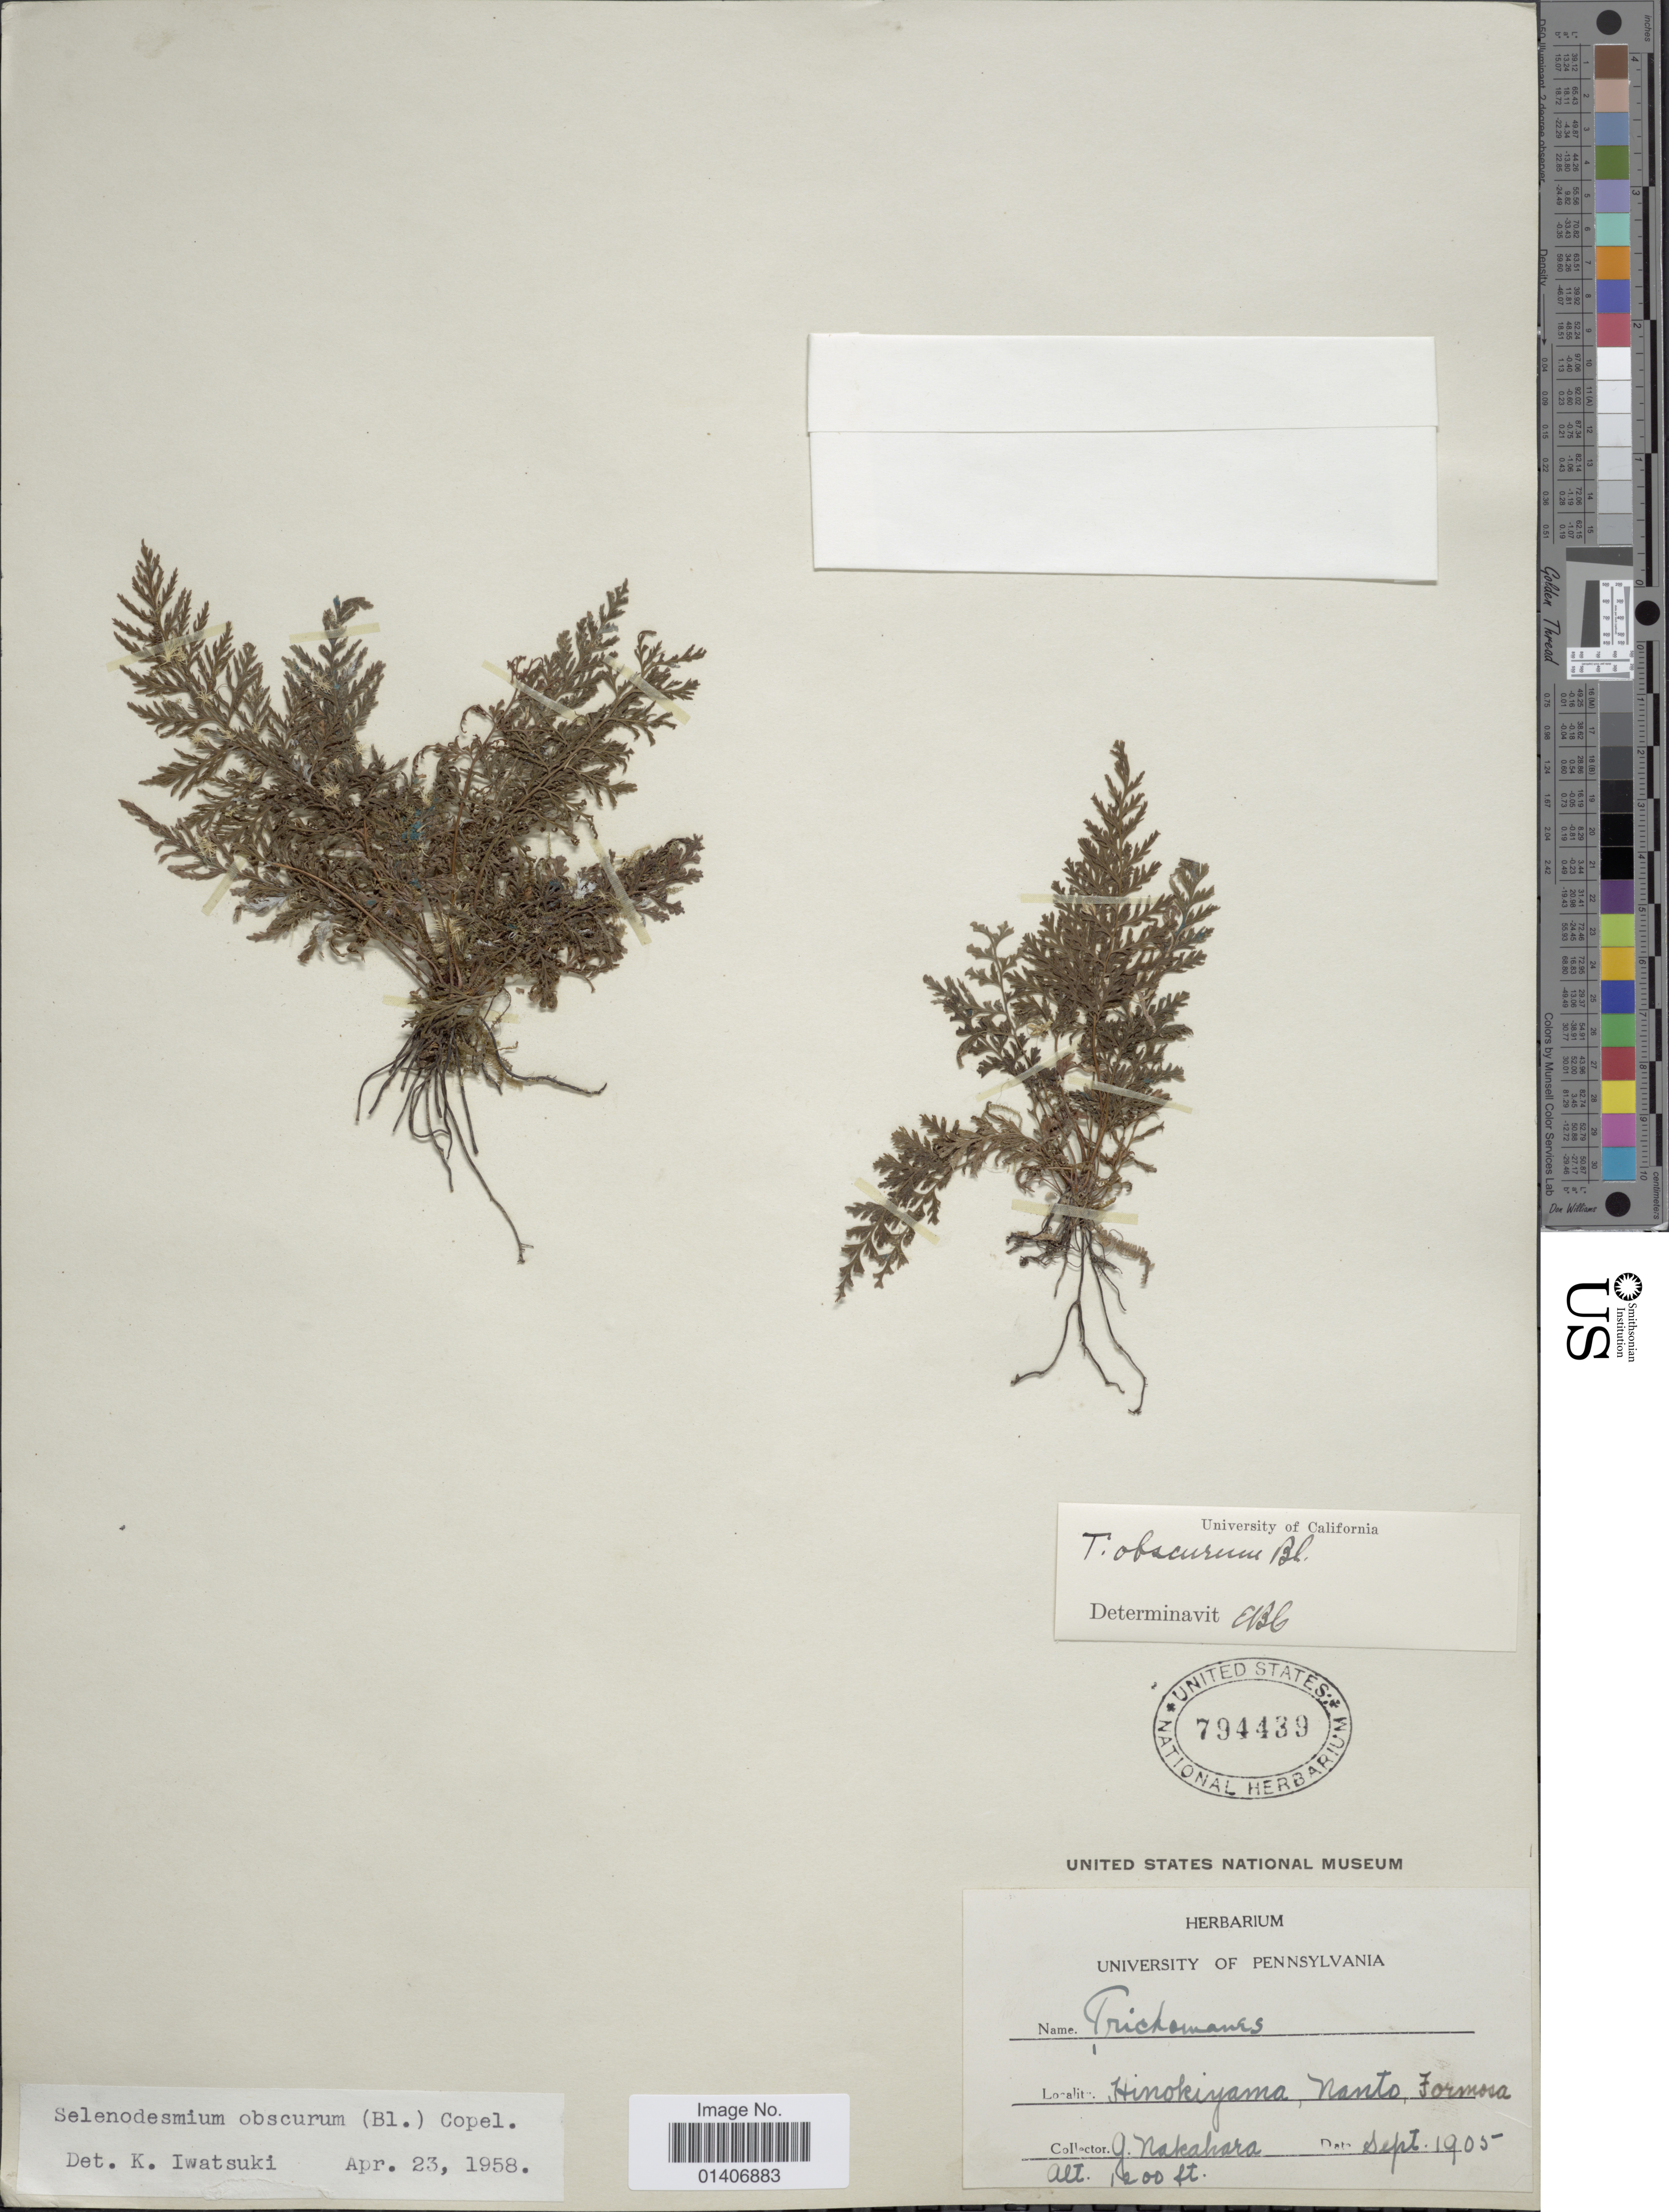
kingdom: Plantae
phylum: Tracheophyta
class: Polypodiopsida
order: Hymenophyllales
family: Hymenophyllaceae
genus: Abrodictyum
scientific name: Abrodictyum obscurum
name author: (Blume) Ebihara & K. Iwats.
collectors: G. Nakahara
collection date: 1905-09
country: Taiwan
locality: Hinokiyama, nato Formosa [interpreted]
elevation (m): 366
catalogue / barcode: US 794439